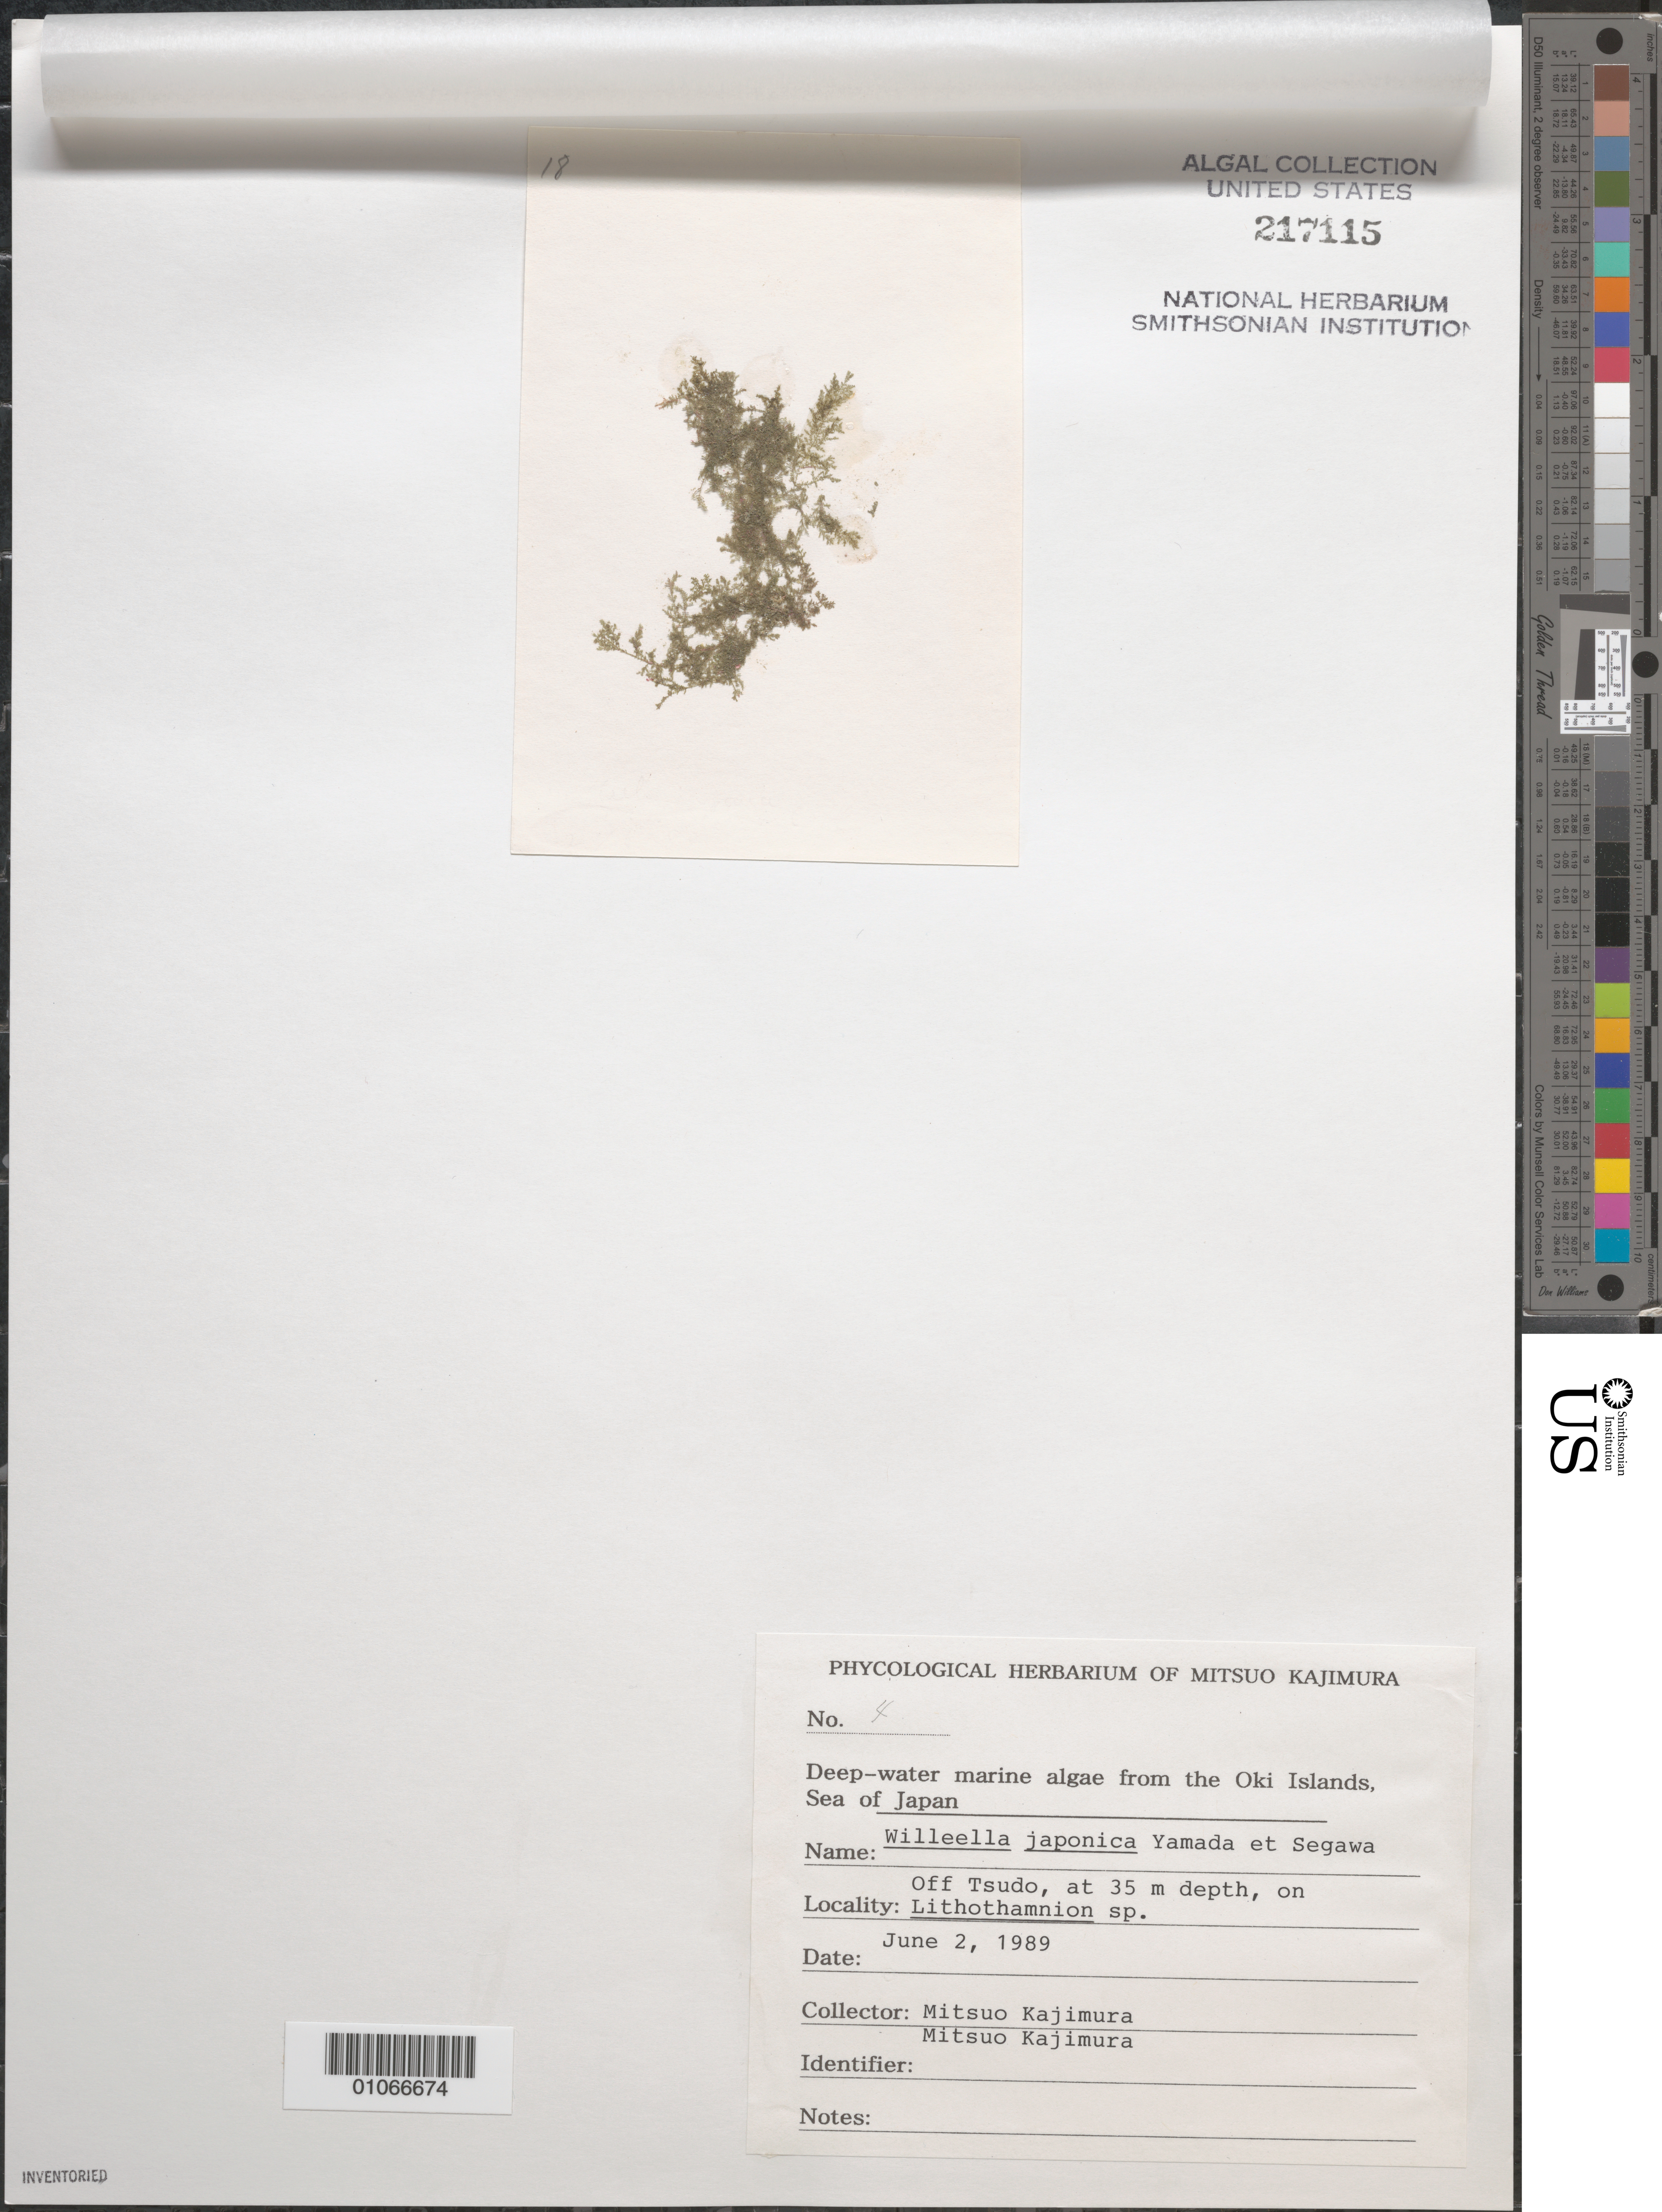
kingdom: Plantae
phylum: Chlorophyta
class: Ulvophyceae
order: Cladophorales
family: Anadyomenaceae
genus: Willeella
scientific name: Willeella ordinata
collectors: M. Kajimura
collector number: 4 & specimen 18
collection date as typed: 02 Jun 1989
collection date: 1989-06-02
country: Japan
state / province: Simane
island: Oki Is.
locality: Off Tsudo [village], Sea of Japan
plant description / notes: Phycologial Herbarium of Mitsuo Kajimura, Deep-water marine algae from the Oki Islands, Sea of Japan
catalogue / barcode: US 217115